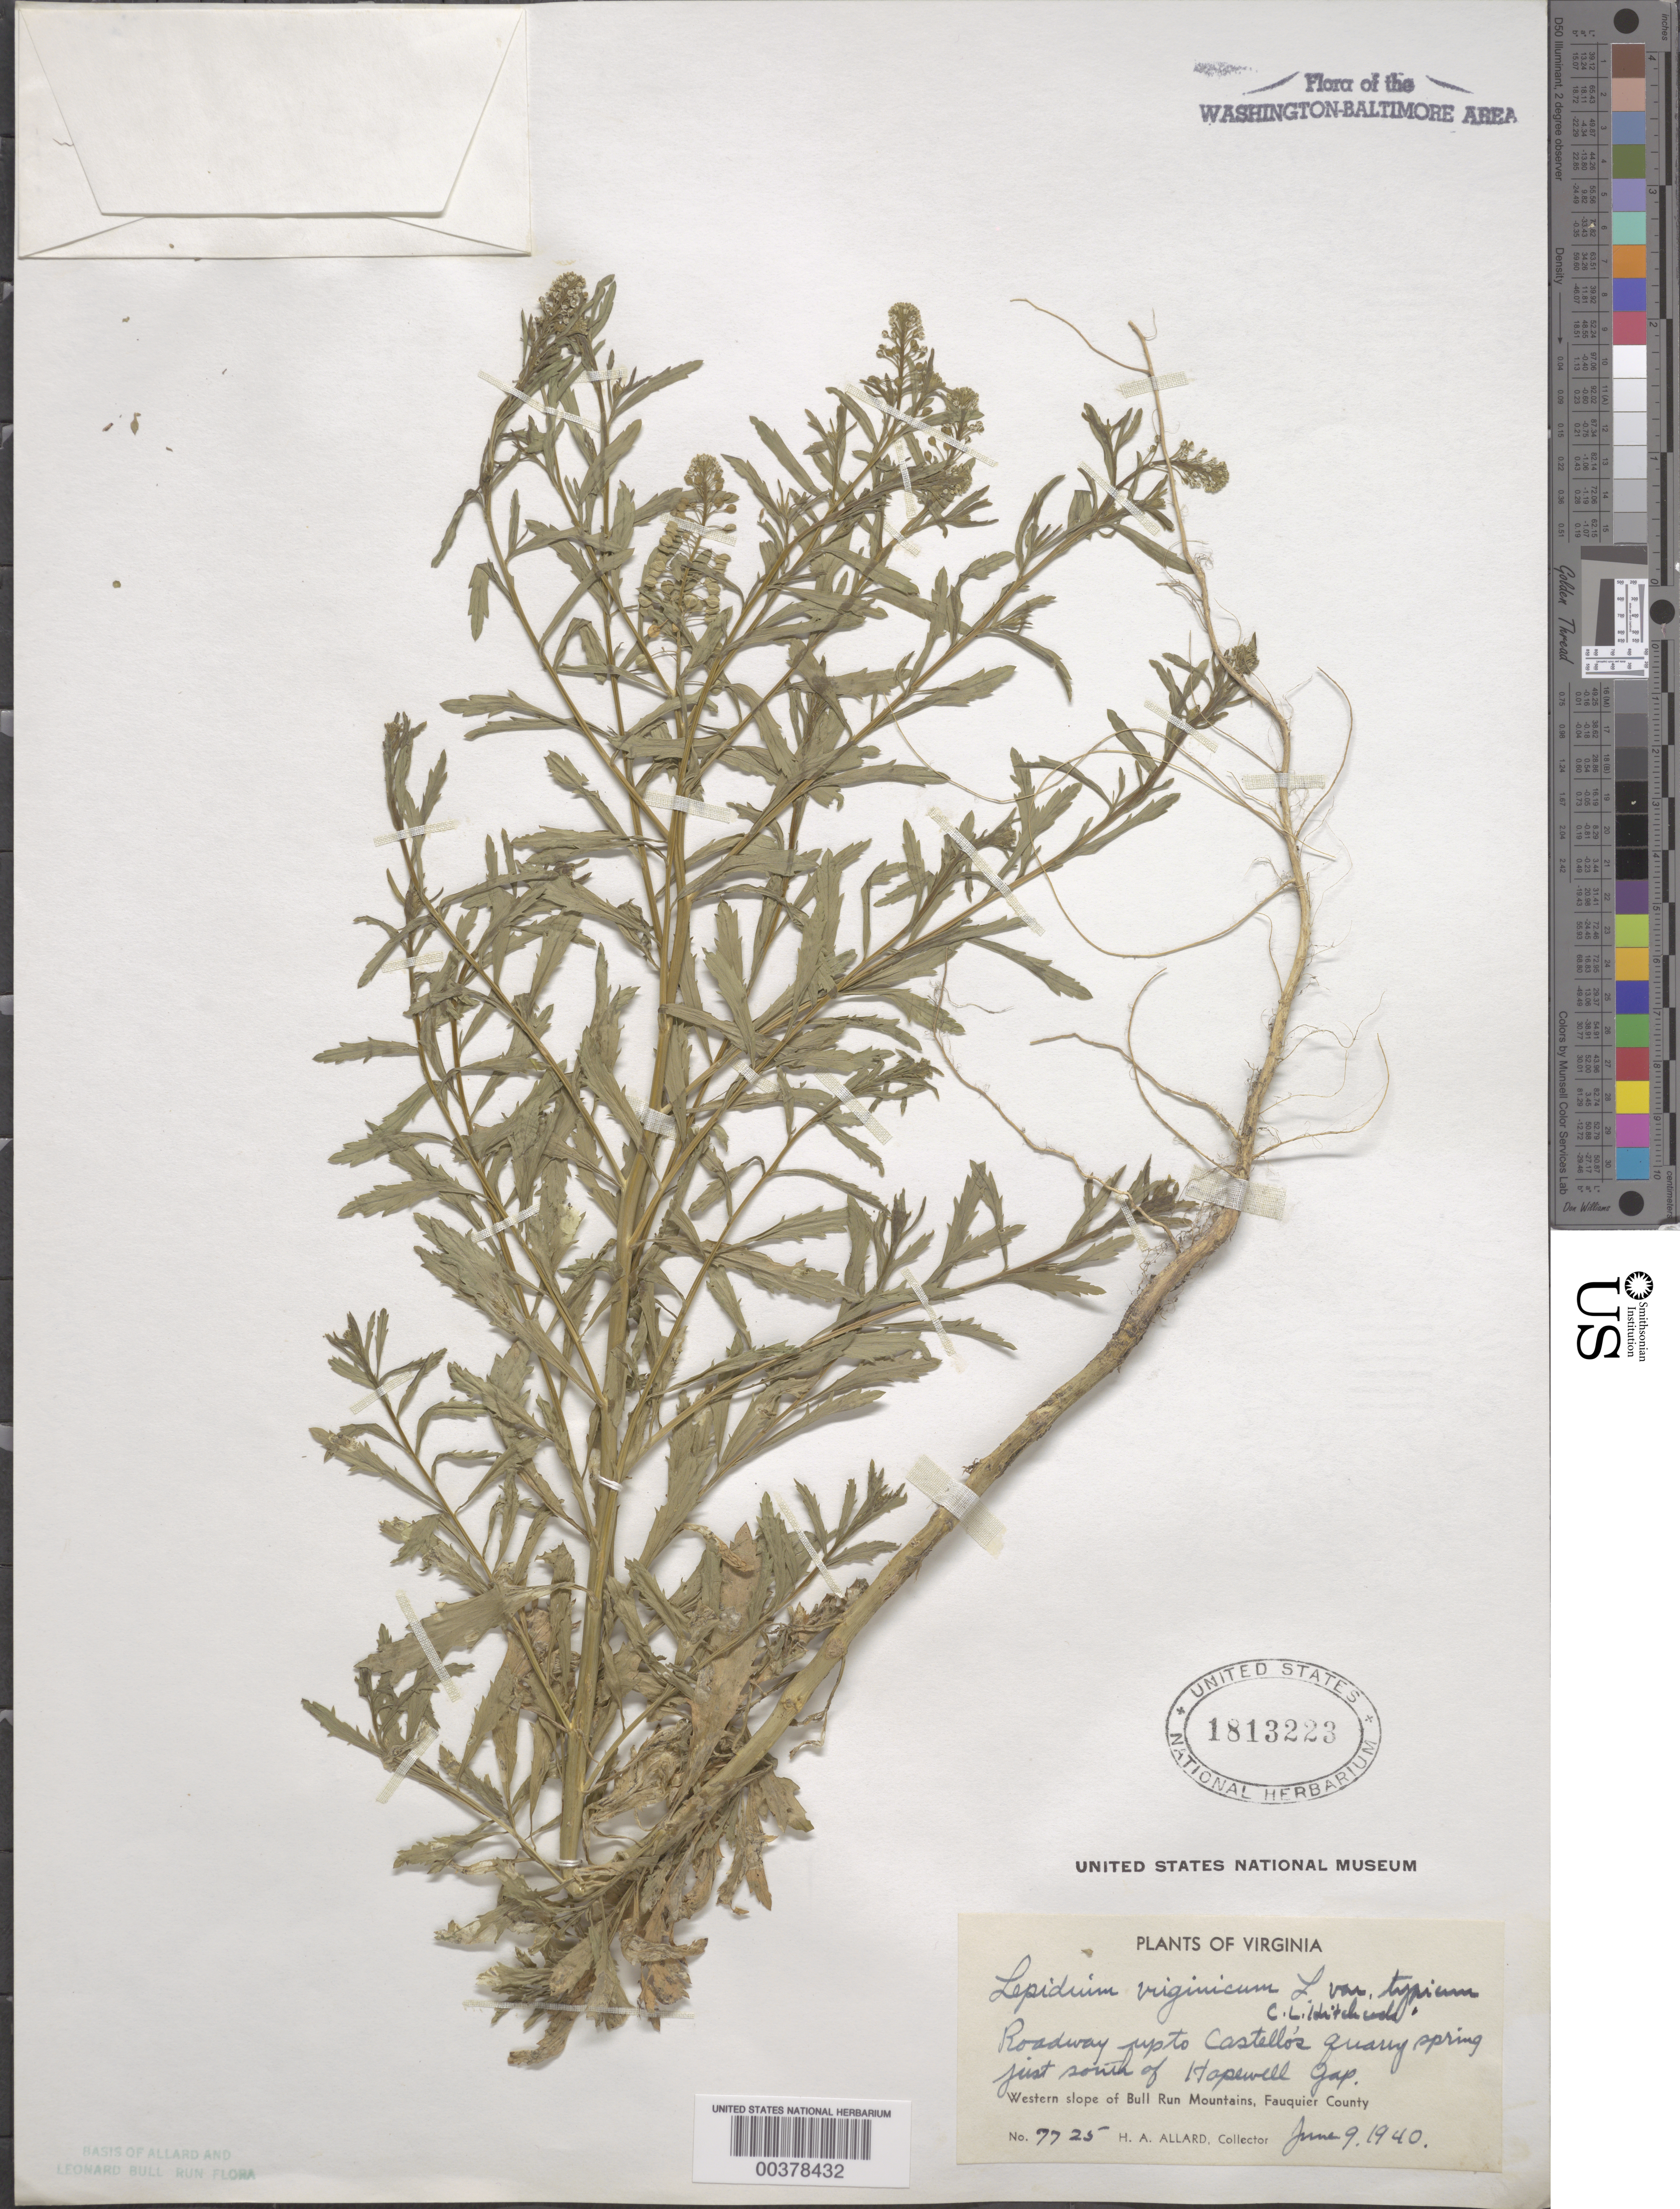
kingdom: Plantae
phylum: Tracheophyta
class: Magnoliopsida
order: Brassicales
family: Brassicaceae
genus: Lepidium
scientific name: Lepidium virginicum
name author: L.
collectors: H. A. Allard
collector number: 7725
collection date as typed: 09 Jun 1940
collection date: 1940-06-09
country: United States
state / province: Virginia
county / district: Fauquier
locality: South of Hopewell Gap, Castellos Quarry Spring Road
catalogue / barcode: US 1813223